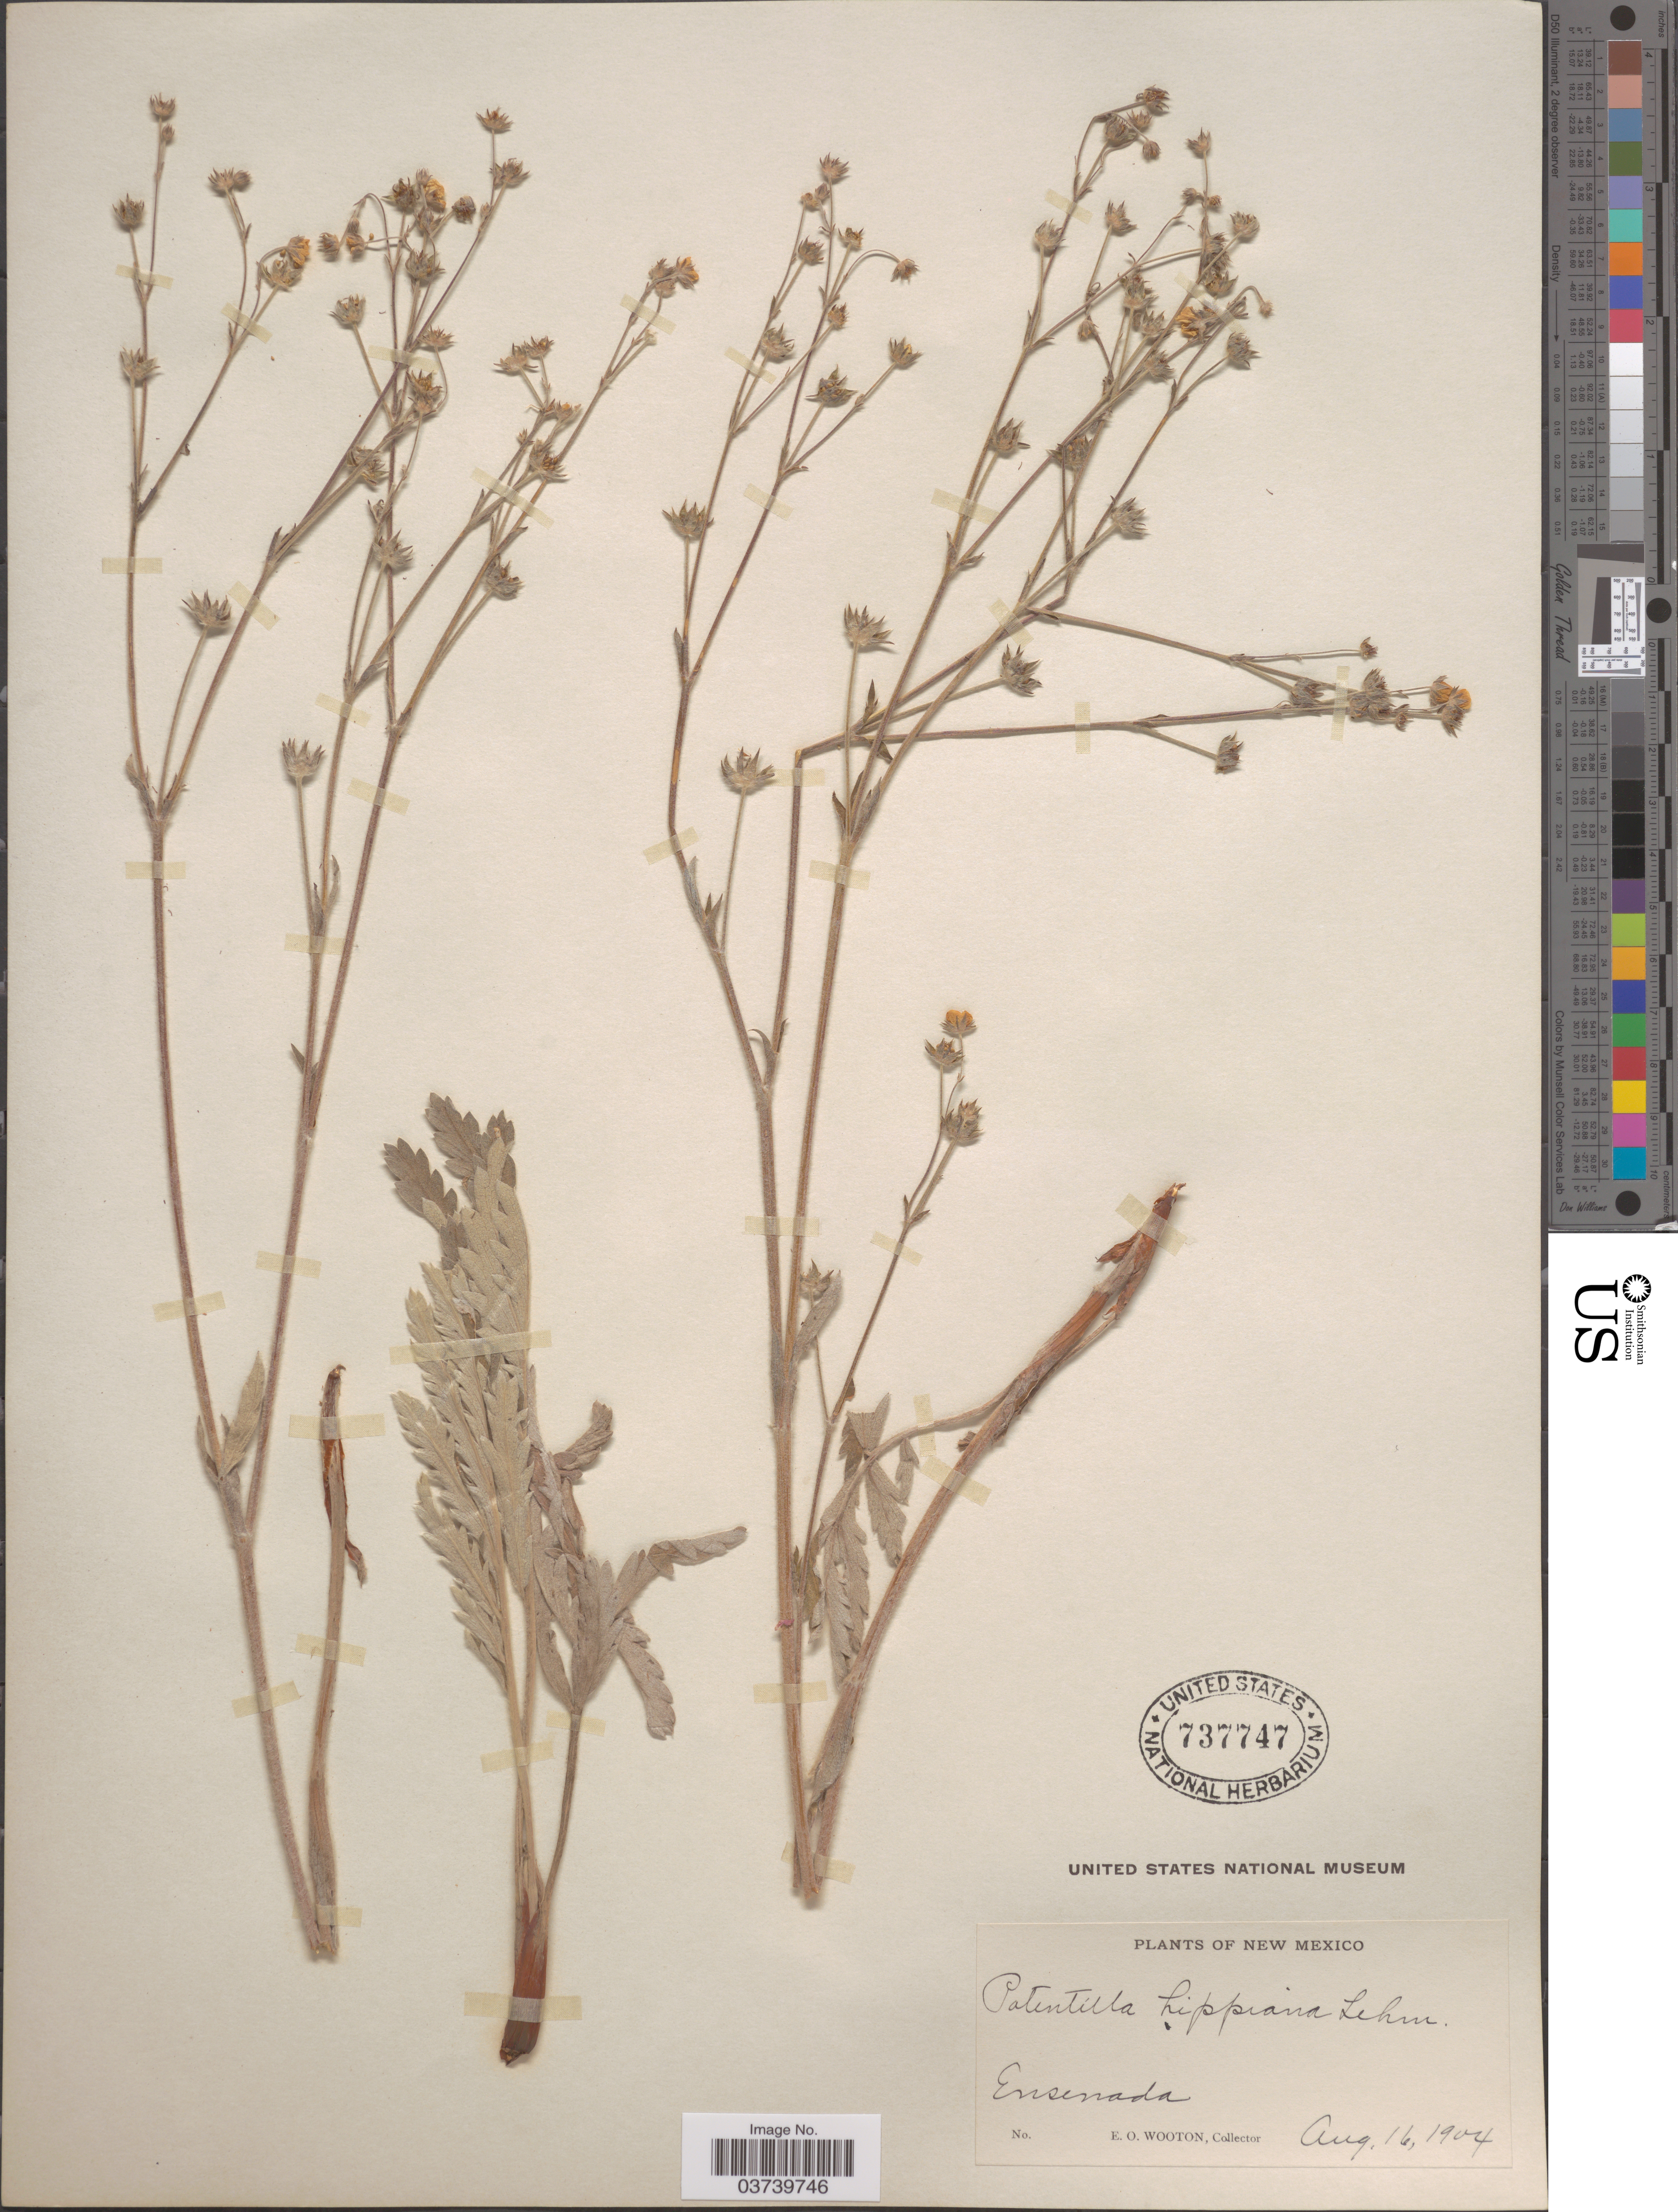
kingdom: Plantae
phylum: Tracheophyta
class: Magnoliopsida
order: Rosales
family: Rosaceae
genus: Potentilla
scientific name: Potentilla hippiana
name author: Lehm.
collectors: E. O. Wooton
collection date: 1904-08-16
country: United States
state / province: New Mexico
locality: Ensenada.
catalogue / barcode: US 737747